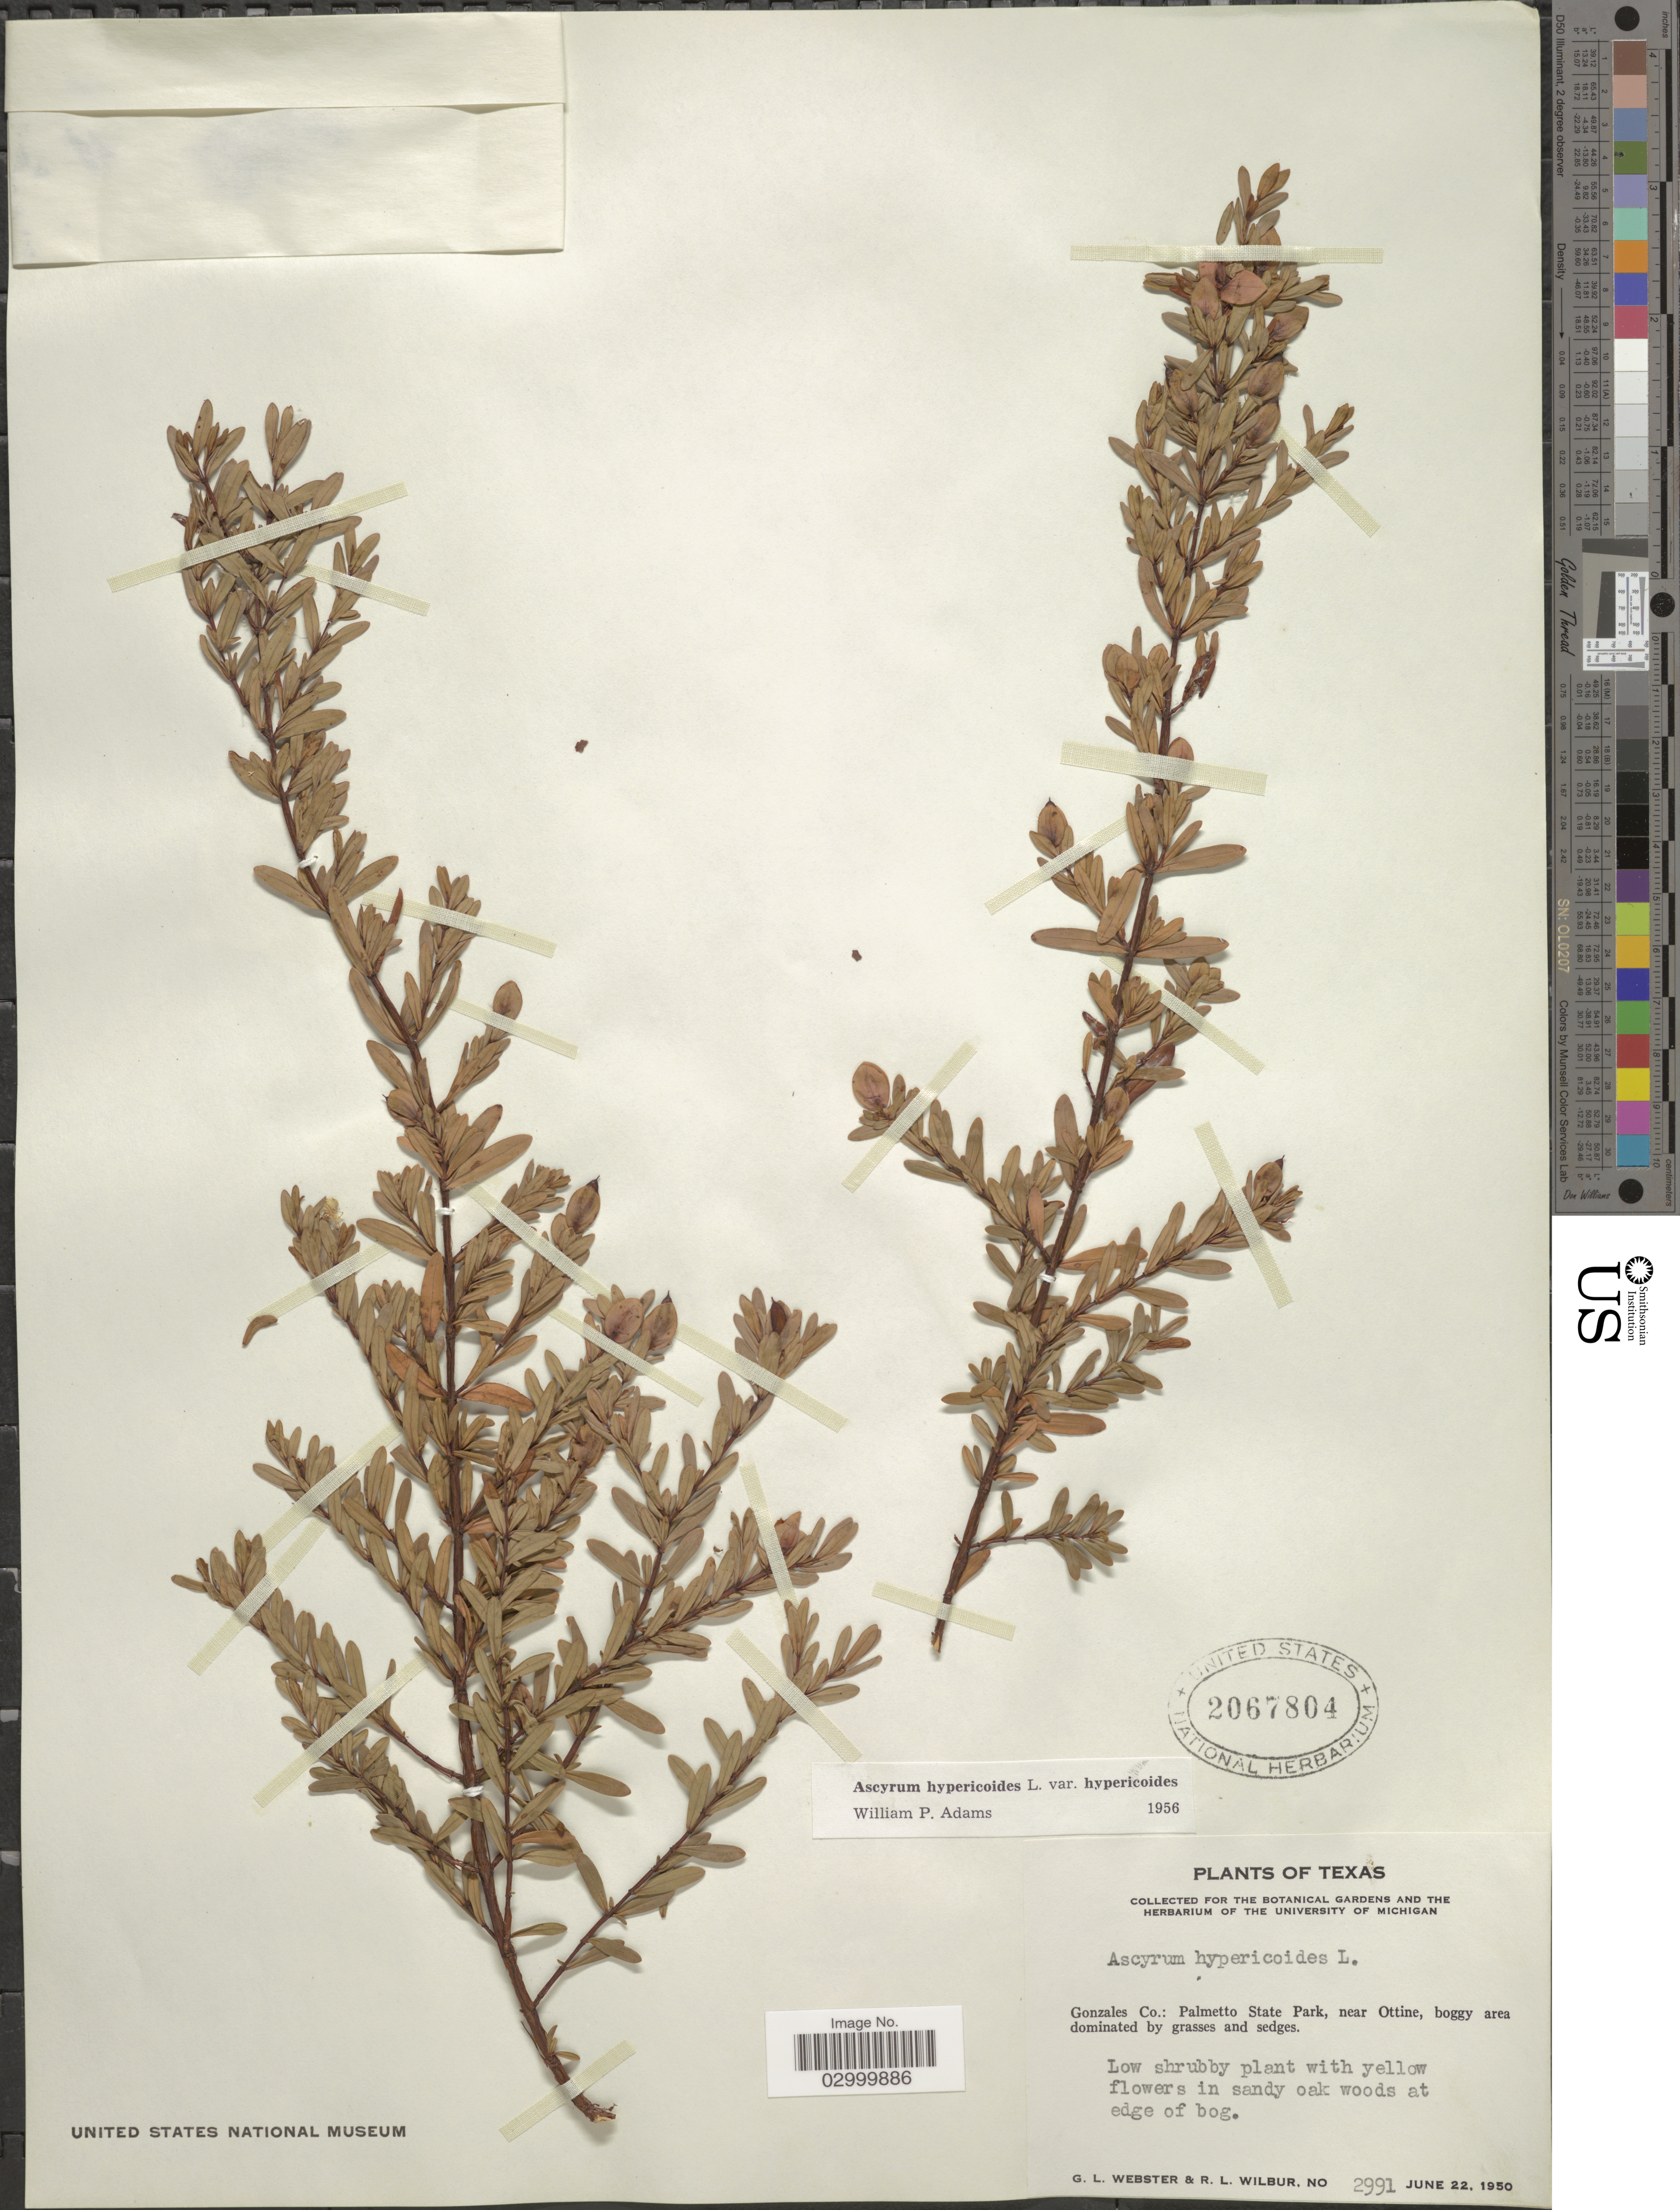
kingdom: Plantae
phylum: Tracheophyta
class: Magnoliopsida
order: Malpighiales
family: Hypericaceae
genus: Hypericum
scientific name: Hypericum hypericoides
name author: (L.) Crantz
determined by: Strong, Mark T., (BOT), Smithsonian Institution - National Museum of Natural History (UNITED STATES)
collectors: G. L. Webster & R. L. Wilbur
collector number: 2991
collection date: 1950-06-22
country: United States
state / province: Texas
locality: Gonzales Co.: Palmetto State Park, near Ottine, boggy area dominated by grasses and sedges.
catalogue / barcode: US 2067804